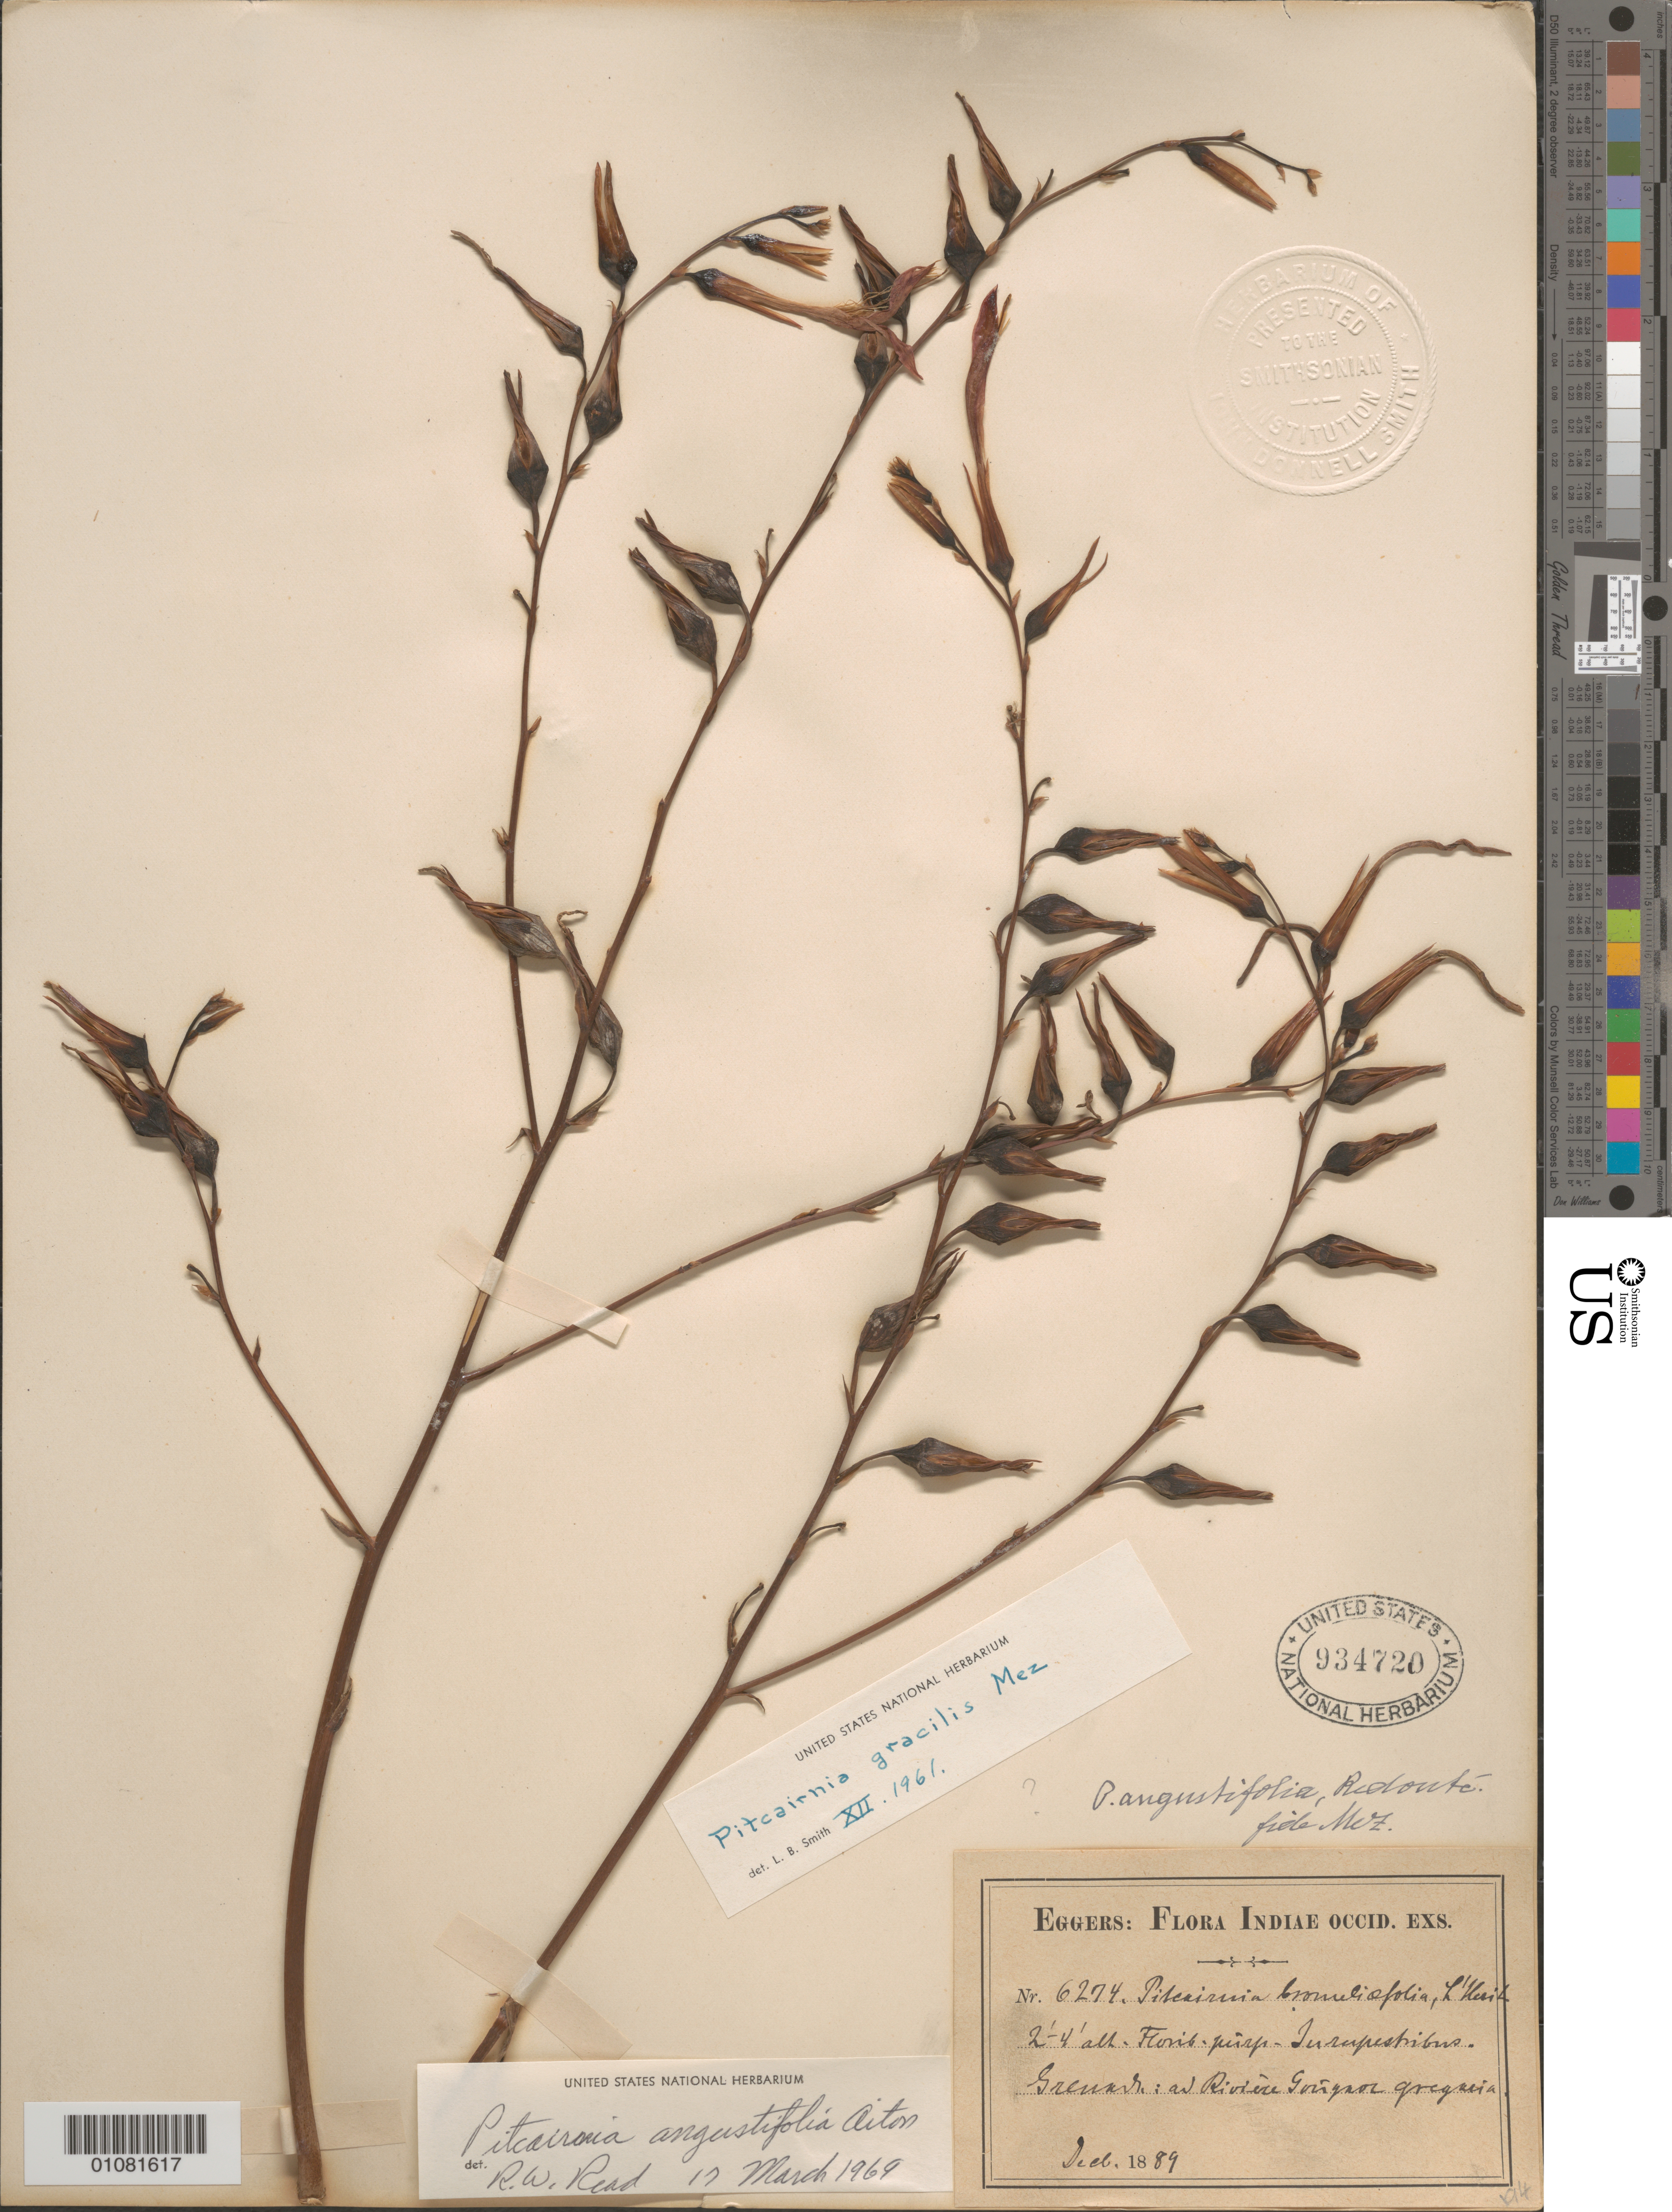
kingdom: Plantae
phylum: Tracheophyta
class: Liliopsida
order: Poales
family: Bromeliaceae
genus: Pitcairnia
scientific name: Pitcairnia angustifolia var. angustifolia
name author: Sol. ex Aiton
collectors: H. F. A. von Eggers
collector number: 6274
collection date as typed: Dec 1889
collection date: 1889-12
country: Grenada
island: Grenada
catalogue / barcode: US 934720